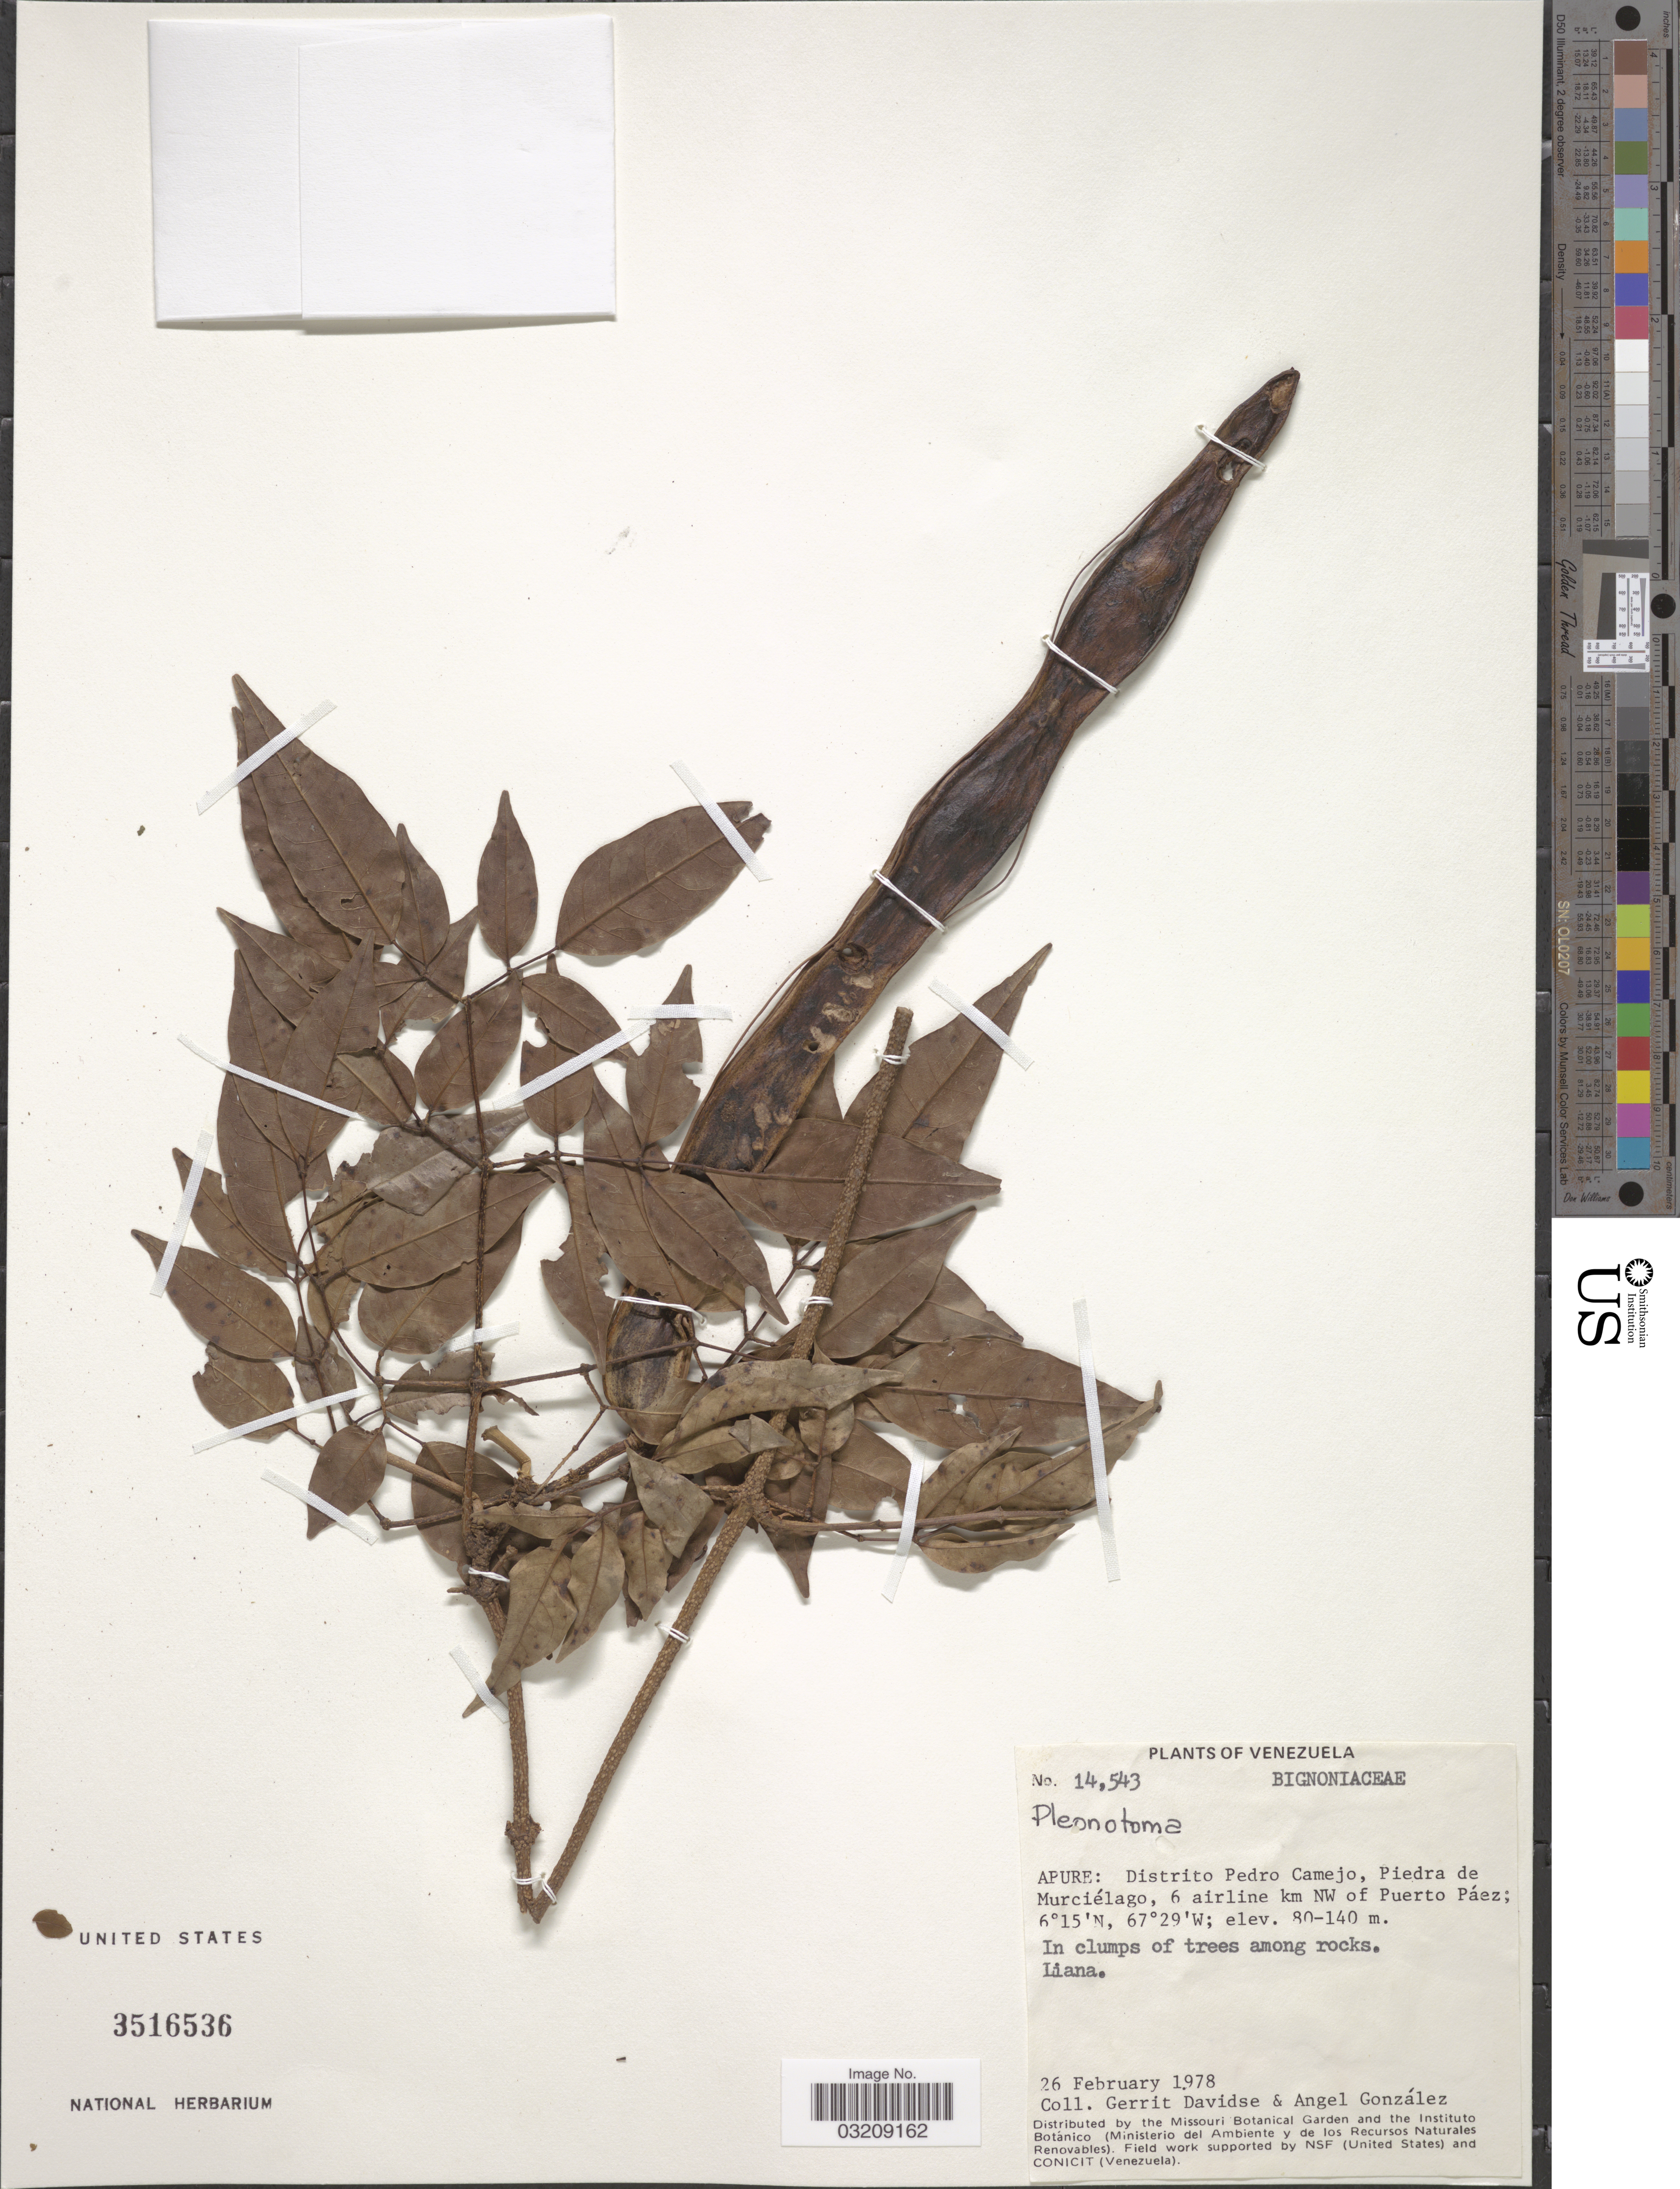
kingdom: Plantae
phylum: Tracheophyta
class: Magnoliopsida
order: Lamiales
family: Bignoniaceae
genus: Pleonotoma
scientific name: Pleonotoma sp.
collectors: G. Davidse & A. Gonzáles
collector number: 14543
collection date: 1978-02-26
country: Venezuela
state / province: Apure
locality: Distrito Pedro Camejo, Piedra de Murciélago, 6 airline km NW of Puerto Páez.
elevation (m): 80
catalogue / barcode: US 3516536